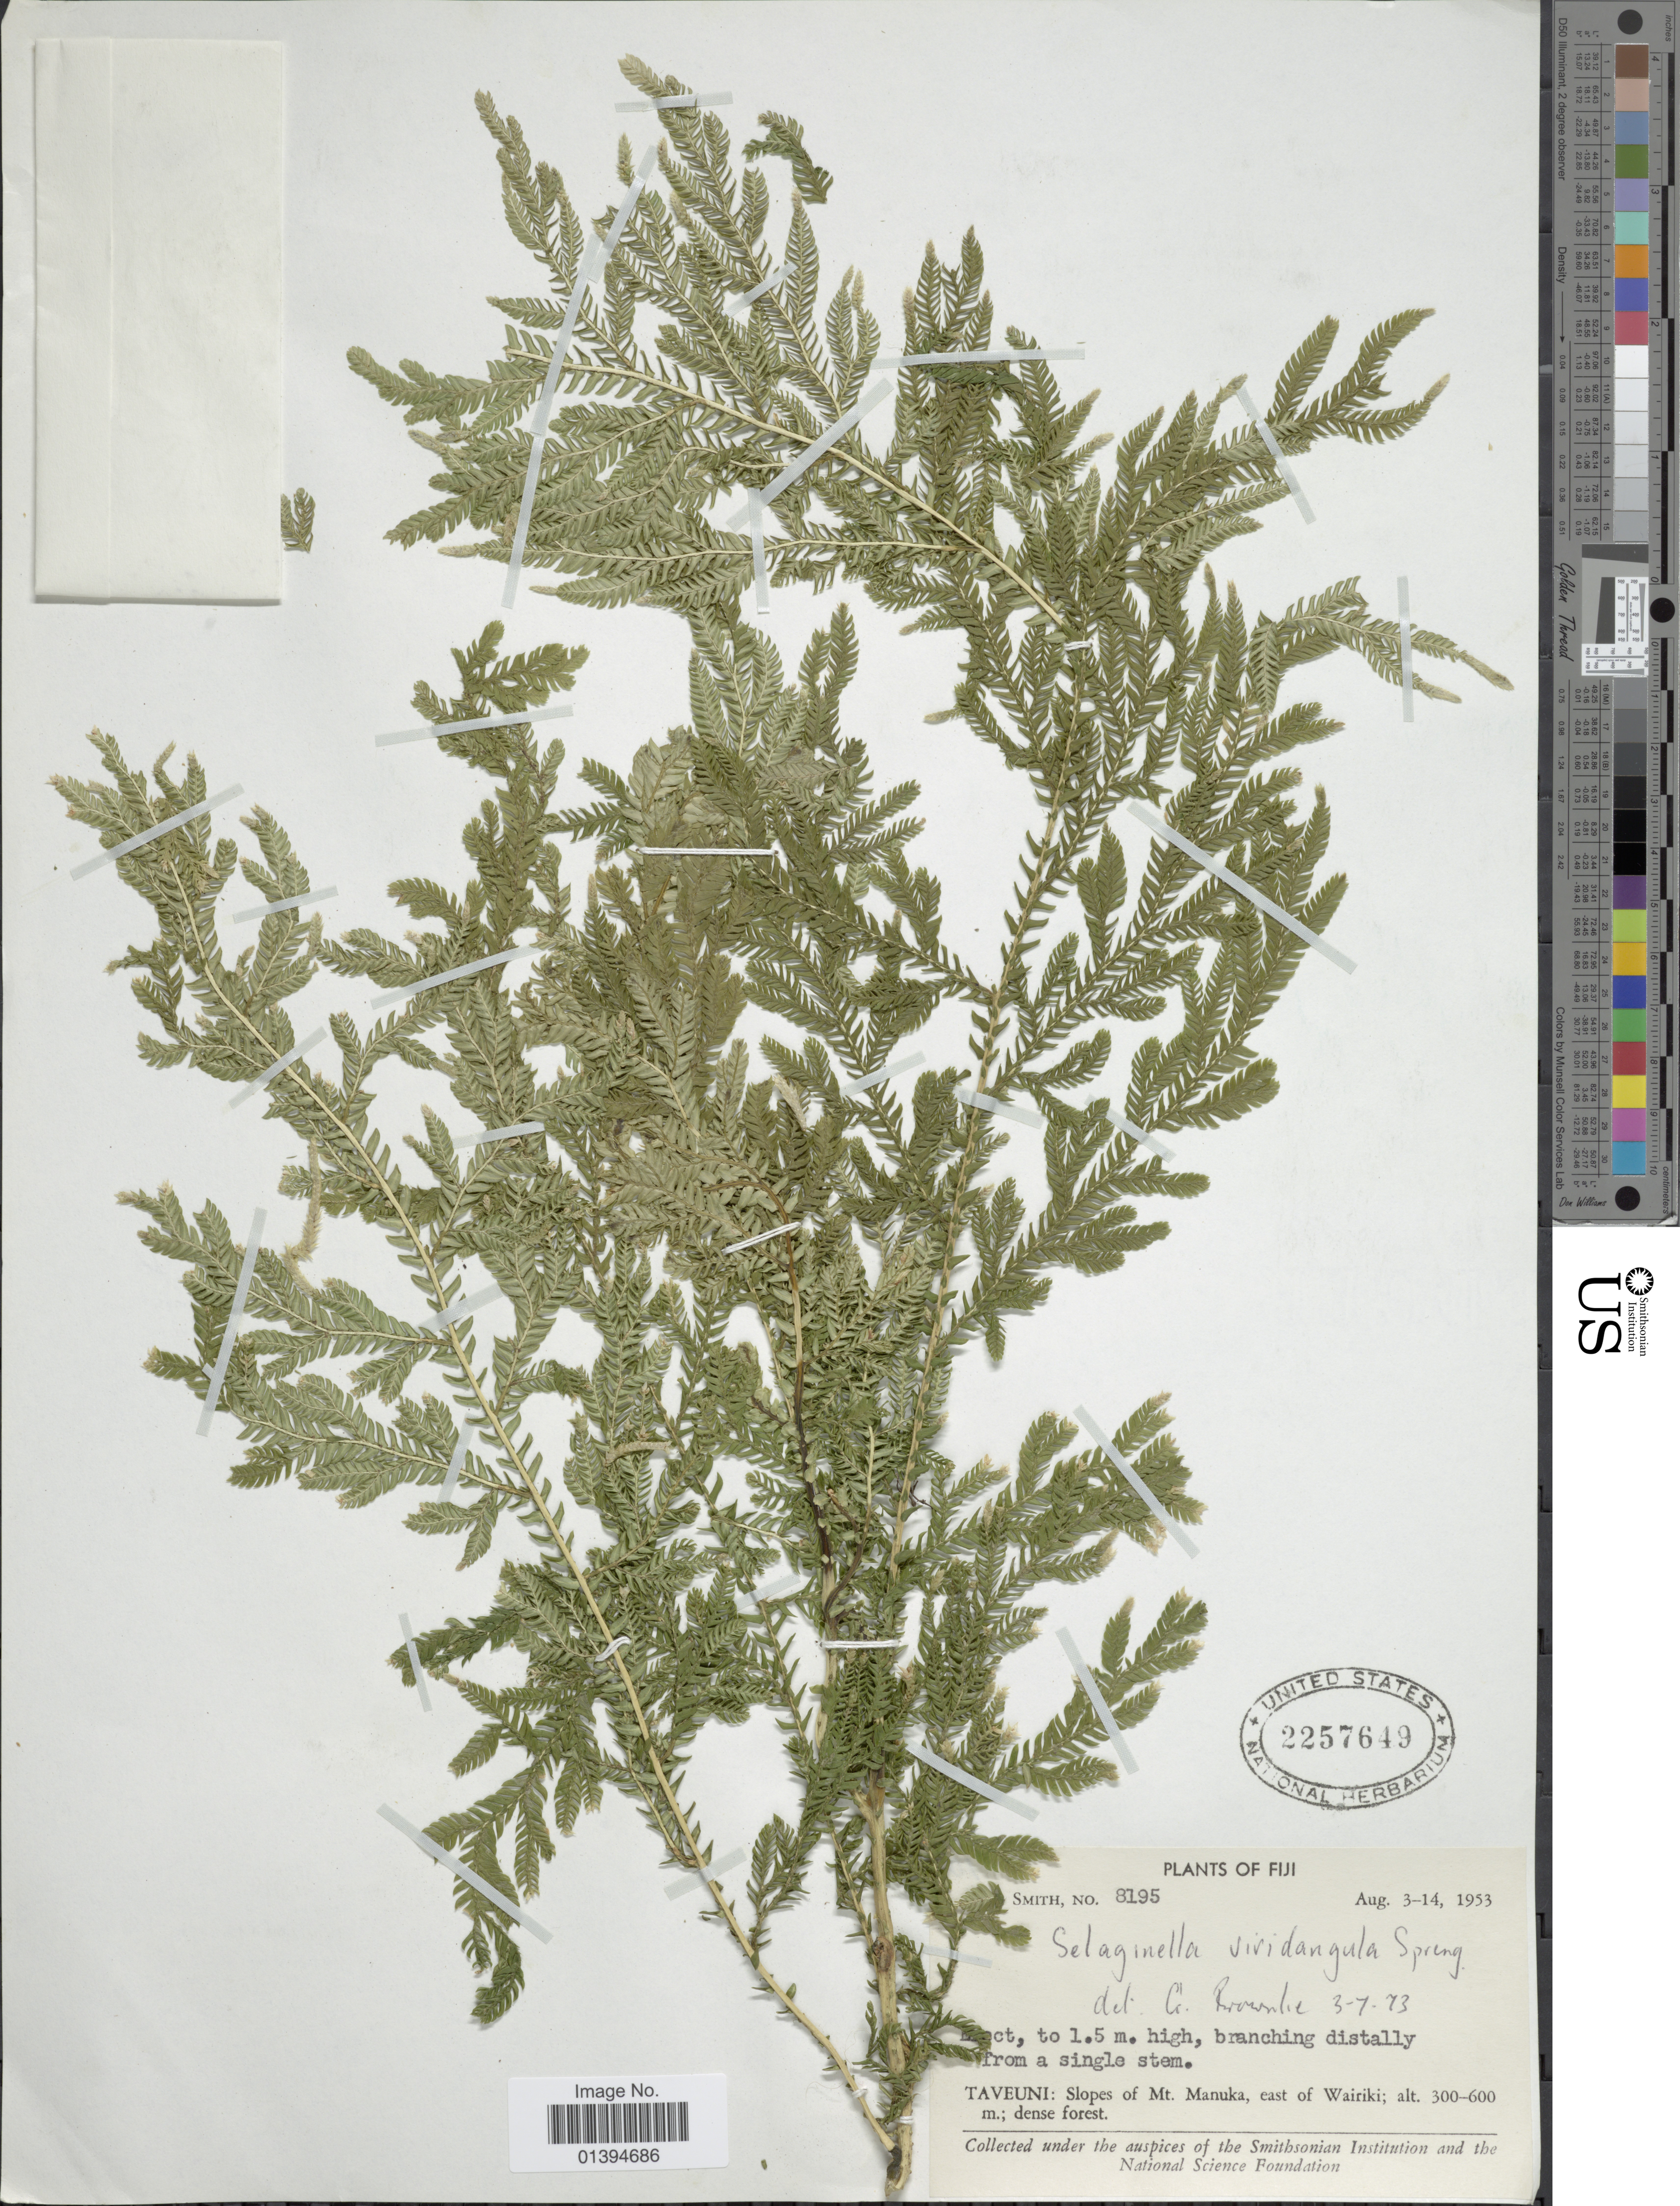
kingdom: Plantae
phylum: Tracheophyta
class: Lycopodiopsida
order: Selaginellales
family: Selaginellaceae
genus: Selaginella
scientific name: Selaginella viridangula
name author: Spring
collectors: A. C. Smith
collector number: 8195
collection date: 1953-08-03/1953-08-14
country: Fiji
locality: Taveuni: slopes of Mt. Manuka, east of Wairiki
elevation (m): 300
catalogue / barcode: US 2257649